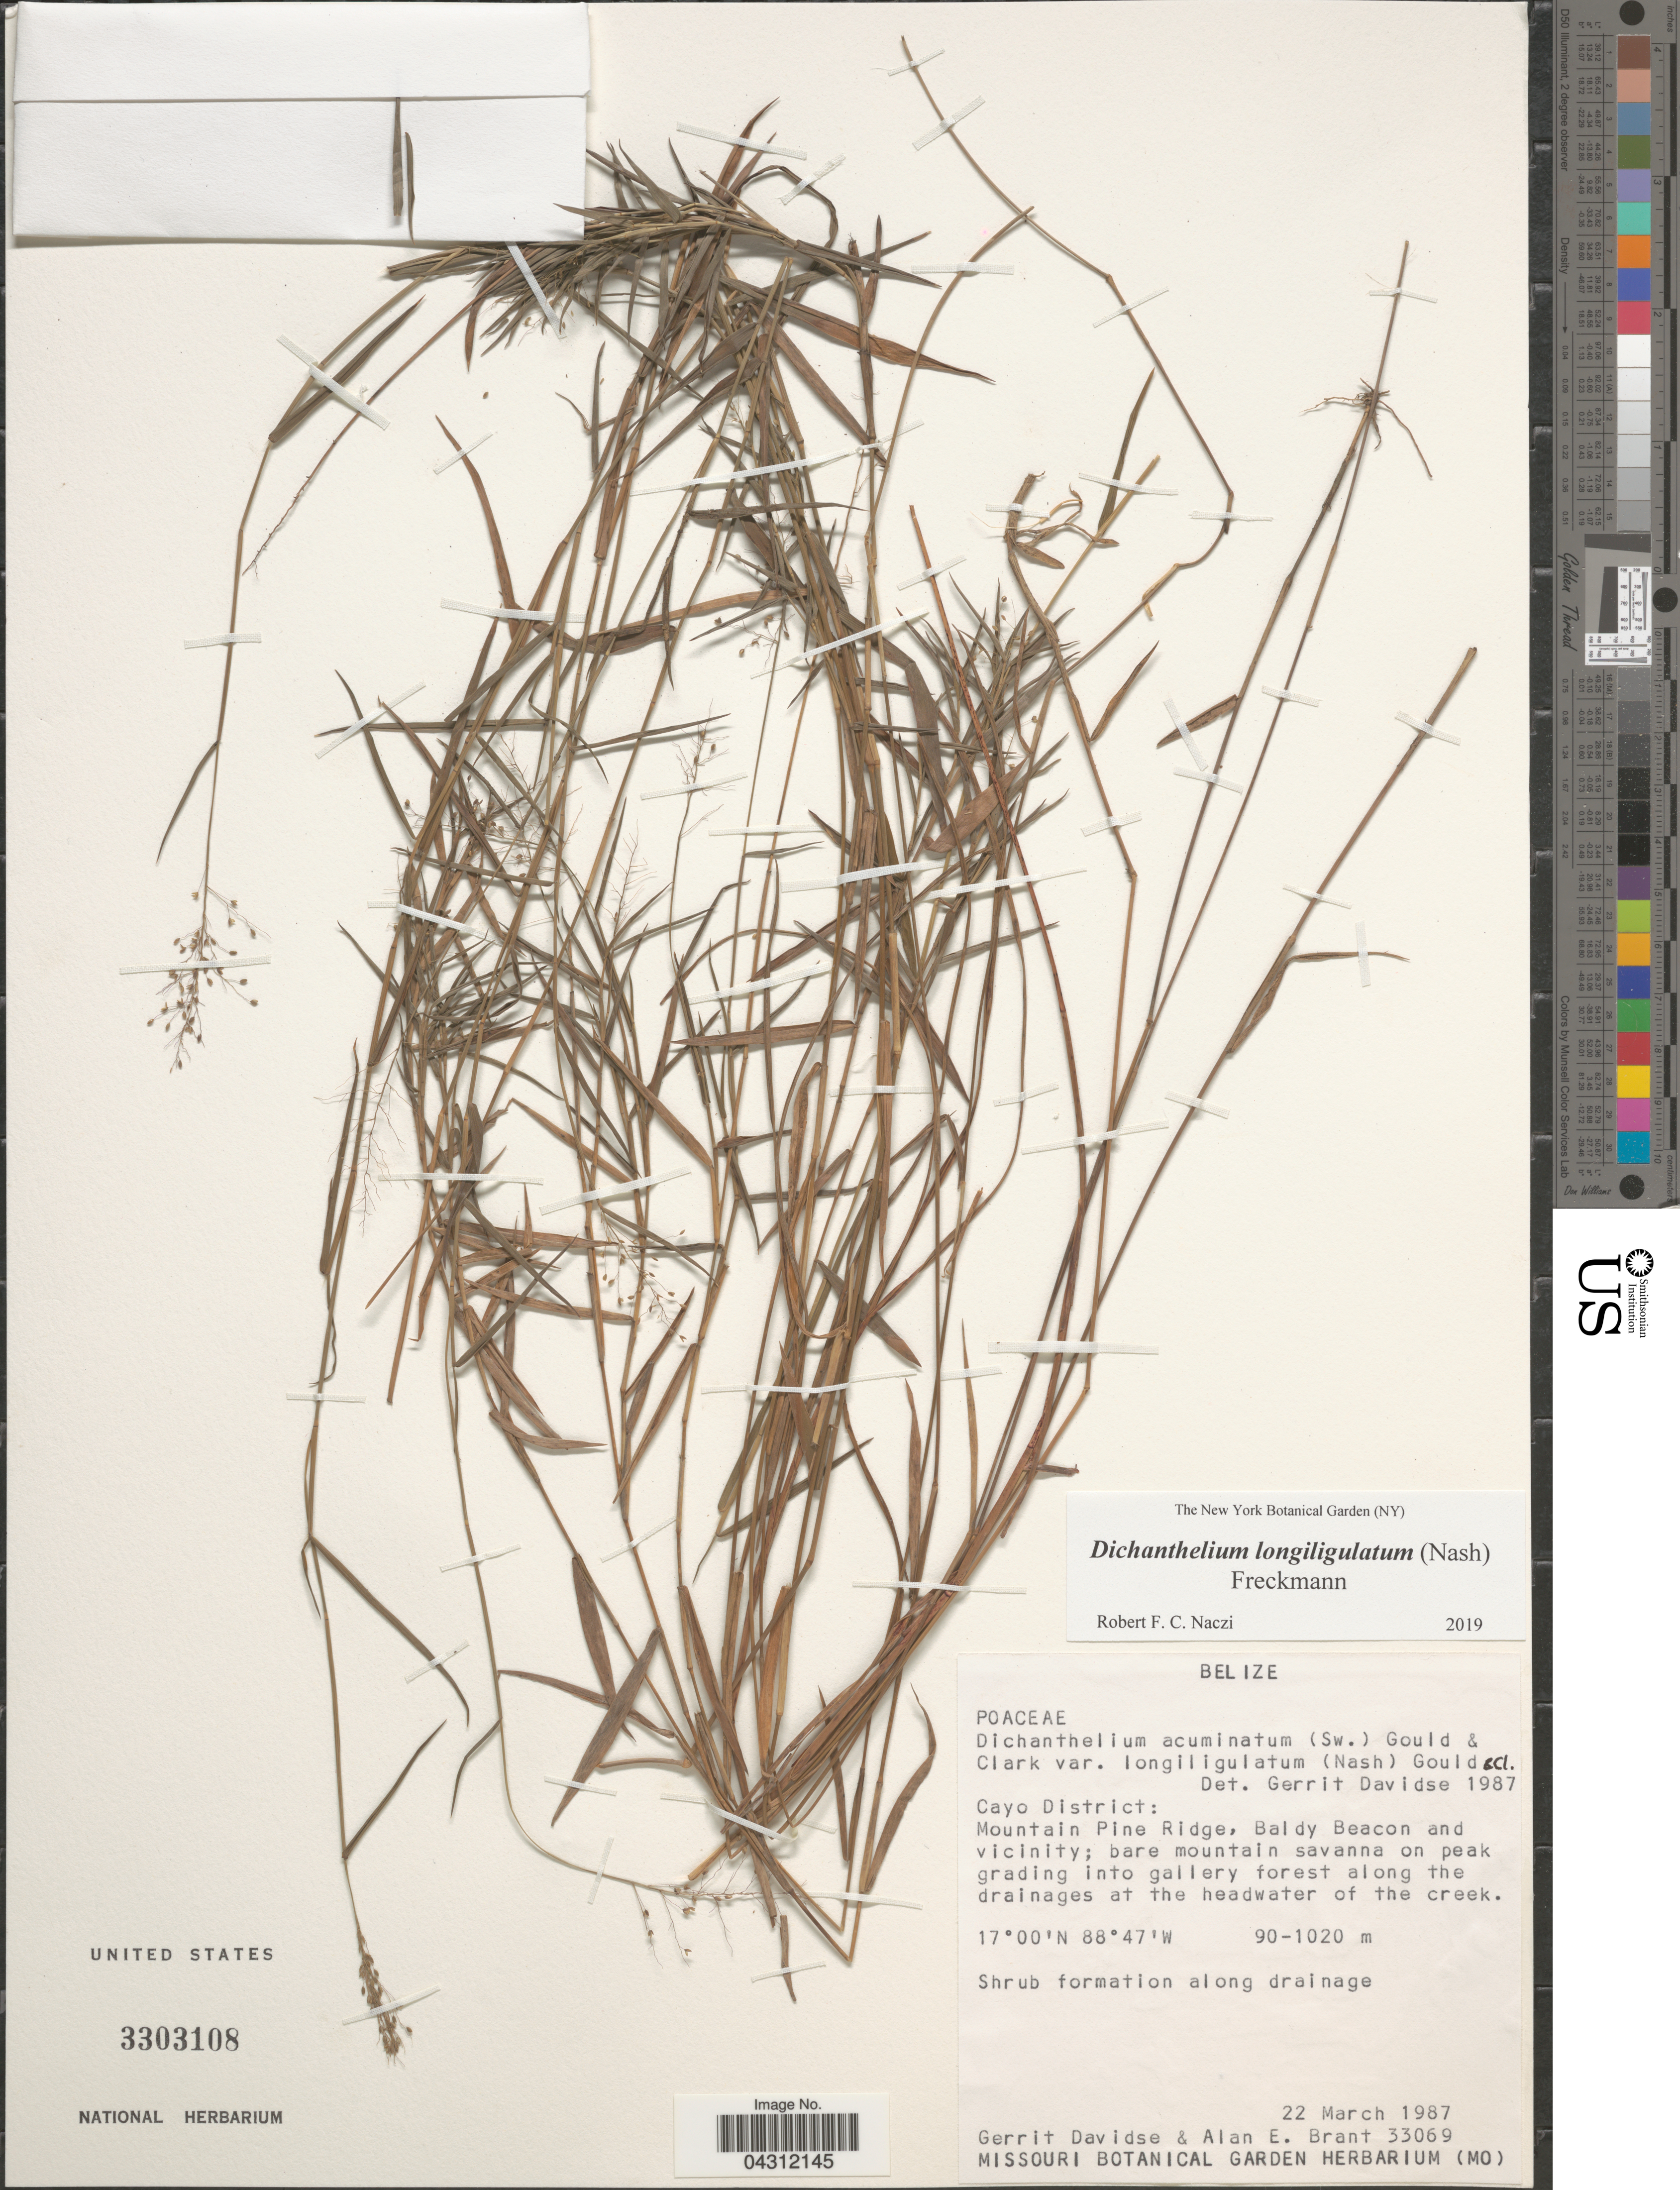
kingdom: Plantae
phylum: Tracheophyta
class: Liliopsida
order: Poales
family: Poaceae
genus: Dichanthelium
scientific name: Dichanthelium acuminatum var. longiligulatum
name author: (Nash) Gould & C.A. Clark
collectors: G. Davidse & A. Brant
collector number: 33069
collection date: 1987-03-22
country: Belize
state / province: Cayo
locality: Cayo District: Mountain Pine Ridge, Baldy Beacon and vicinity; bare mountain savanna on peak grading into gallery forest along the drainages at the headwater of the creek.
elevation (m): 90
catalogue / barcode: US 3303108